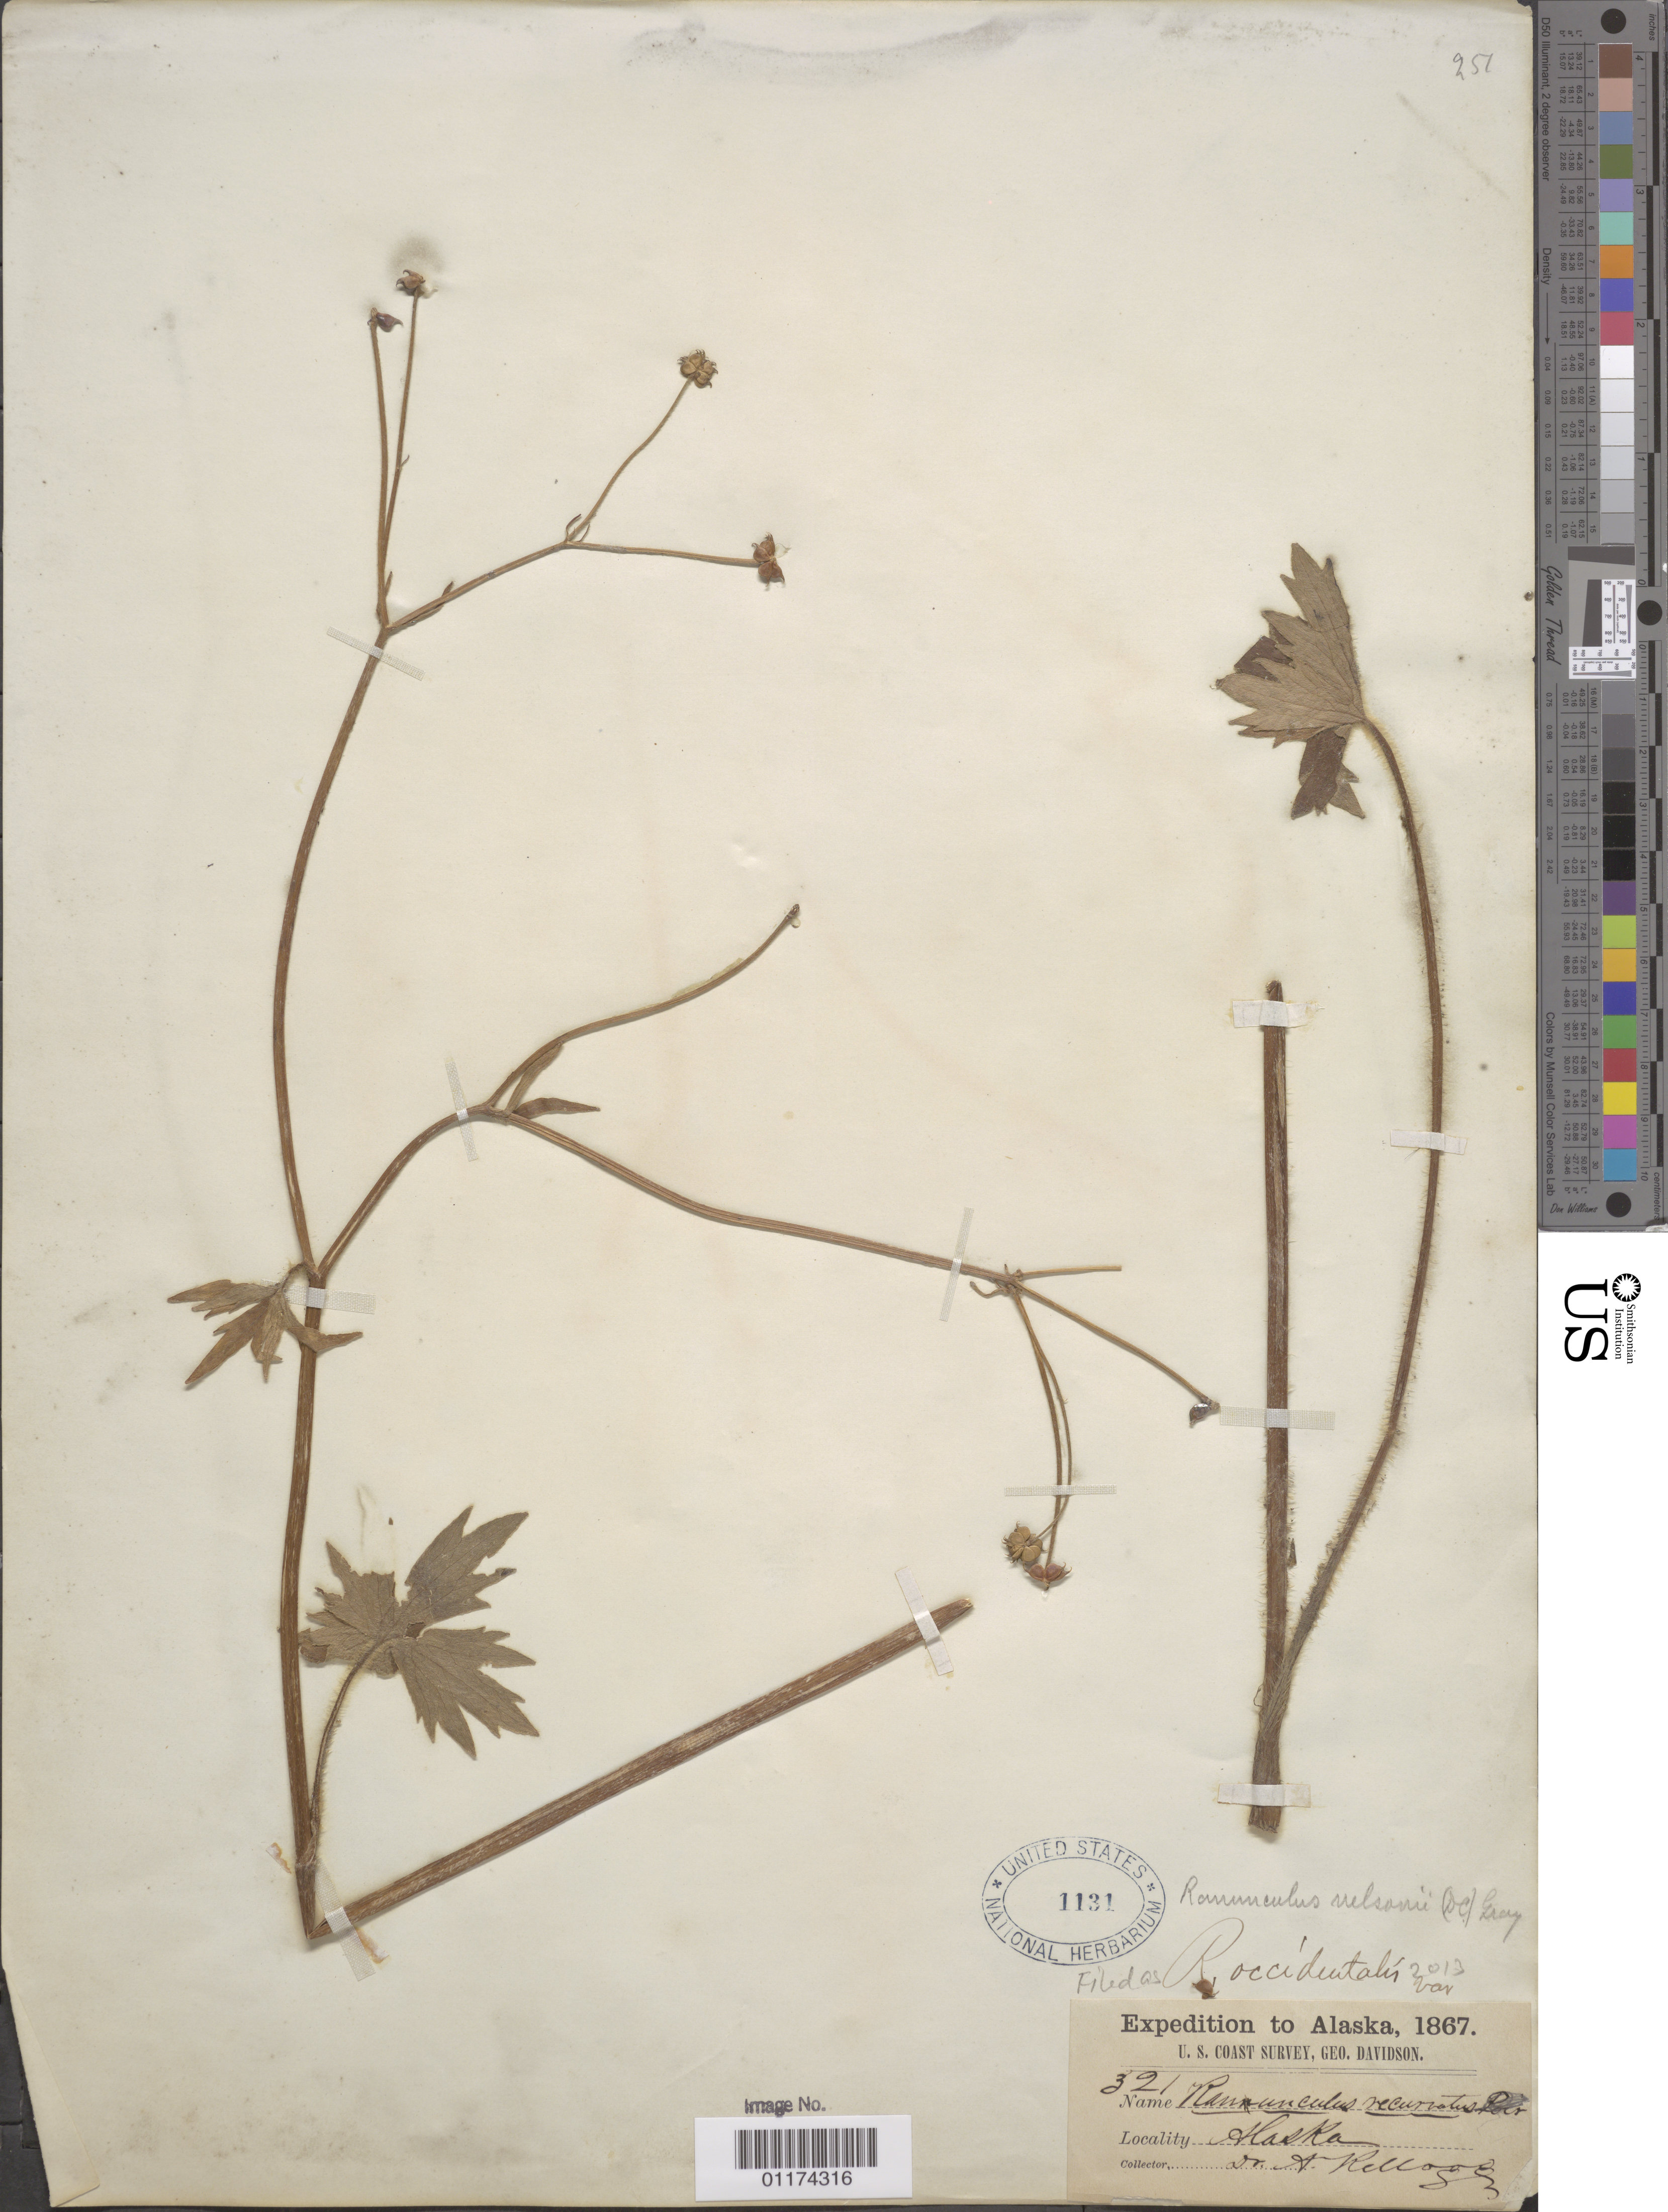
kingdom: Plantae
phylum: Tracheophyta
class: Magnoliopsida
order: Ranunculales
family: Ranunculaceae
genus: Ranunculus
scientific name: Ranunculus occidentalis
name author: Nutt.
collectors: A. Kellogg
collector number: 321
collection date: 1867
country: United States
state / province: Alaska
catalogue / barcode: US 1131